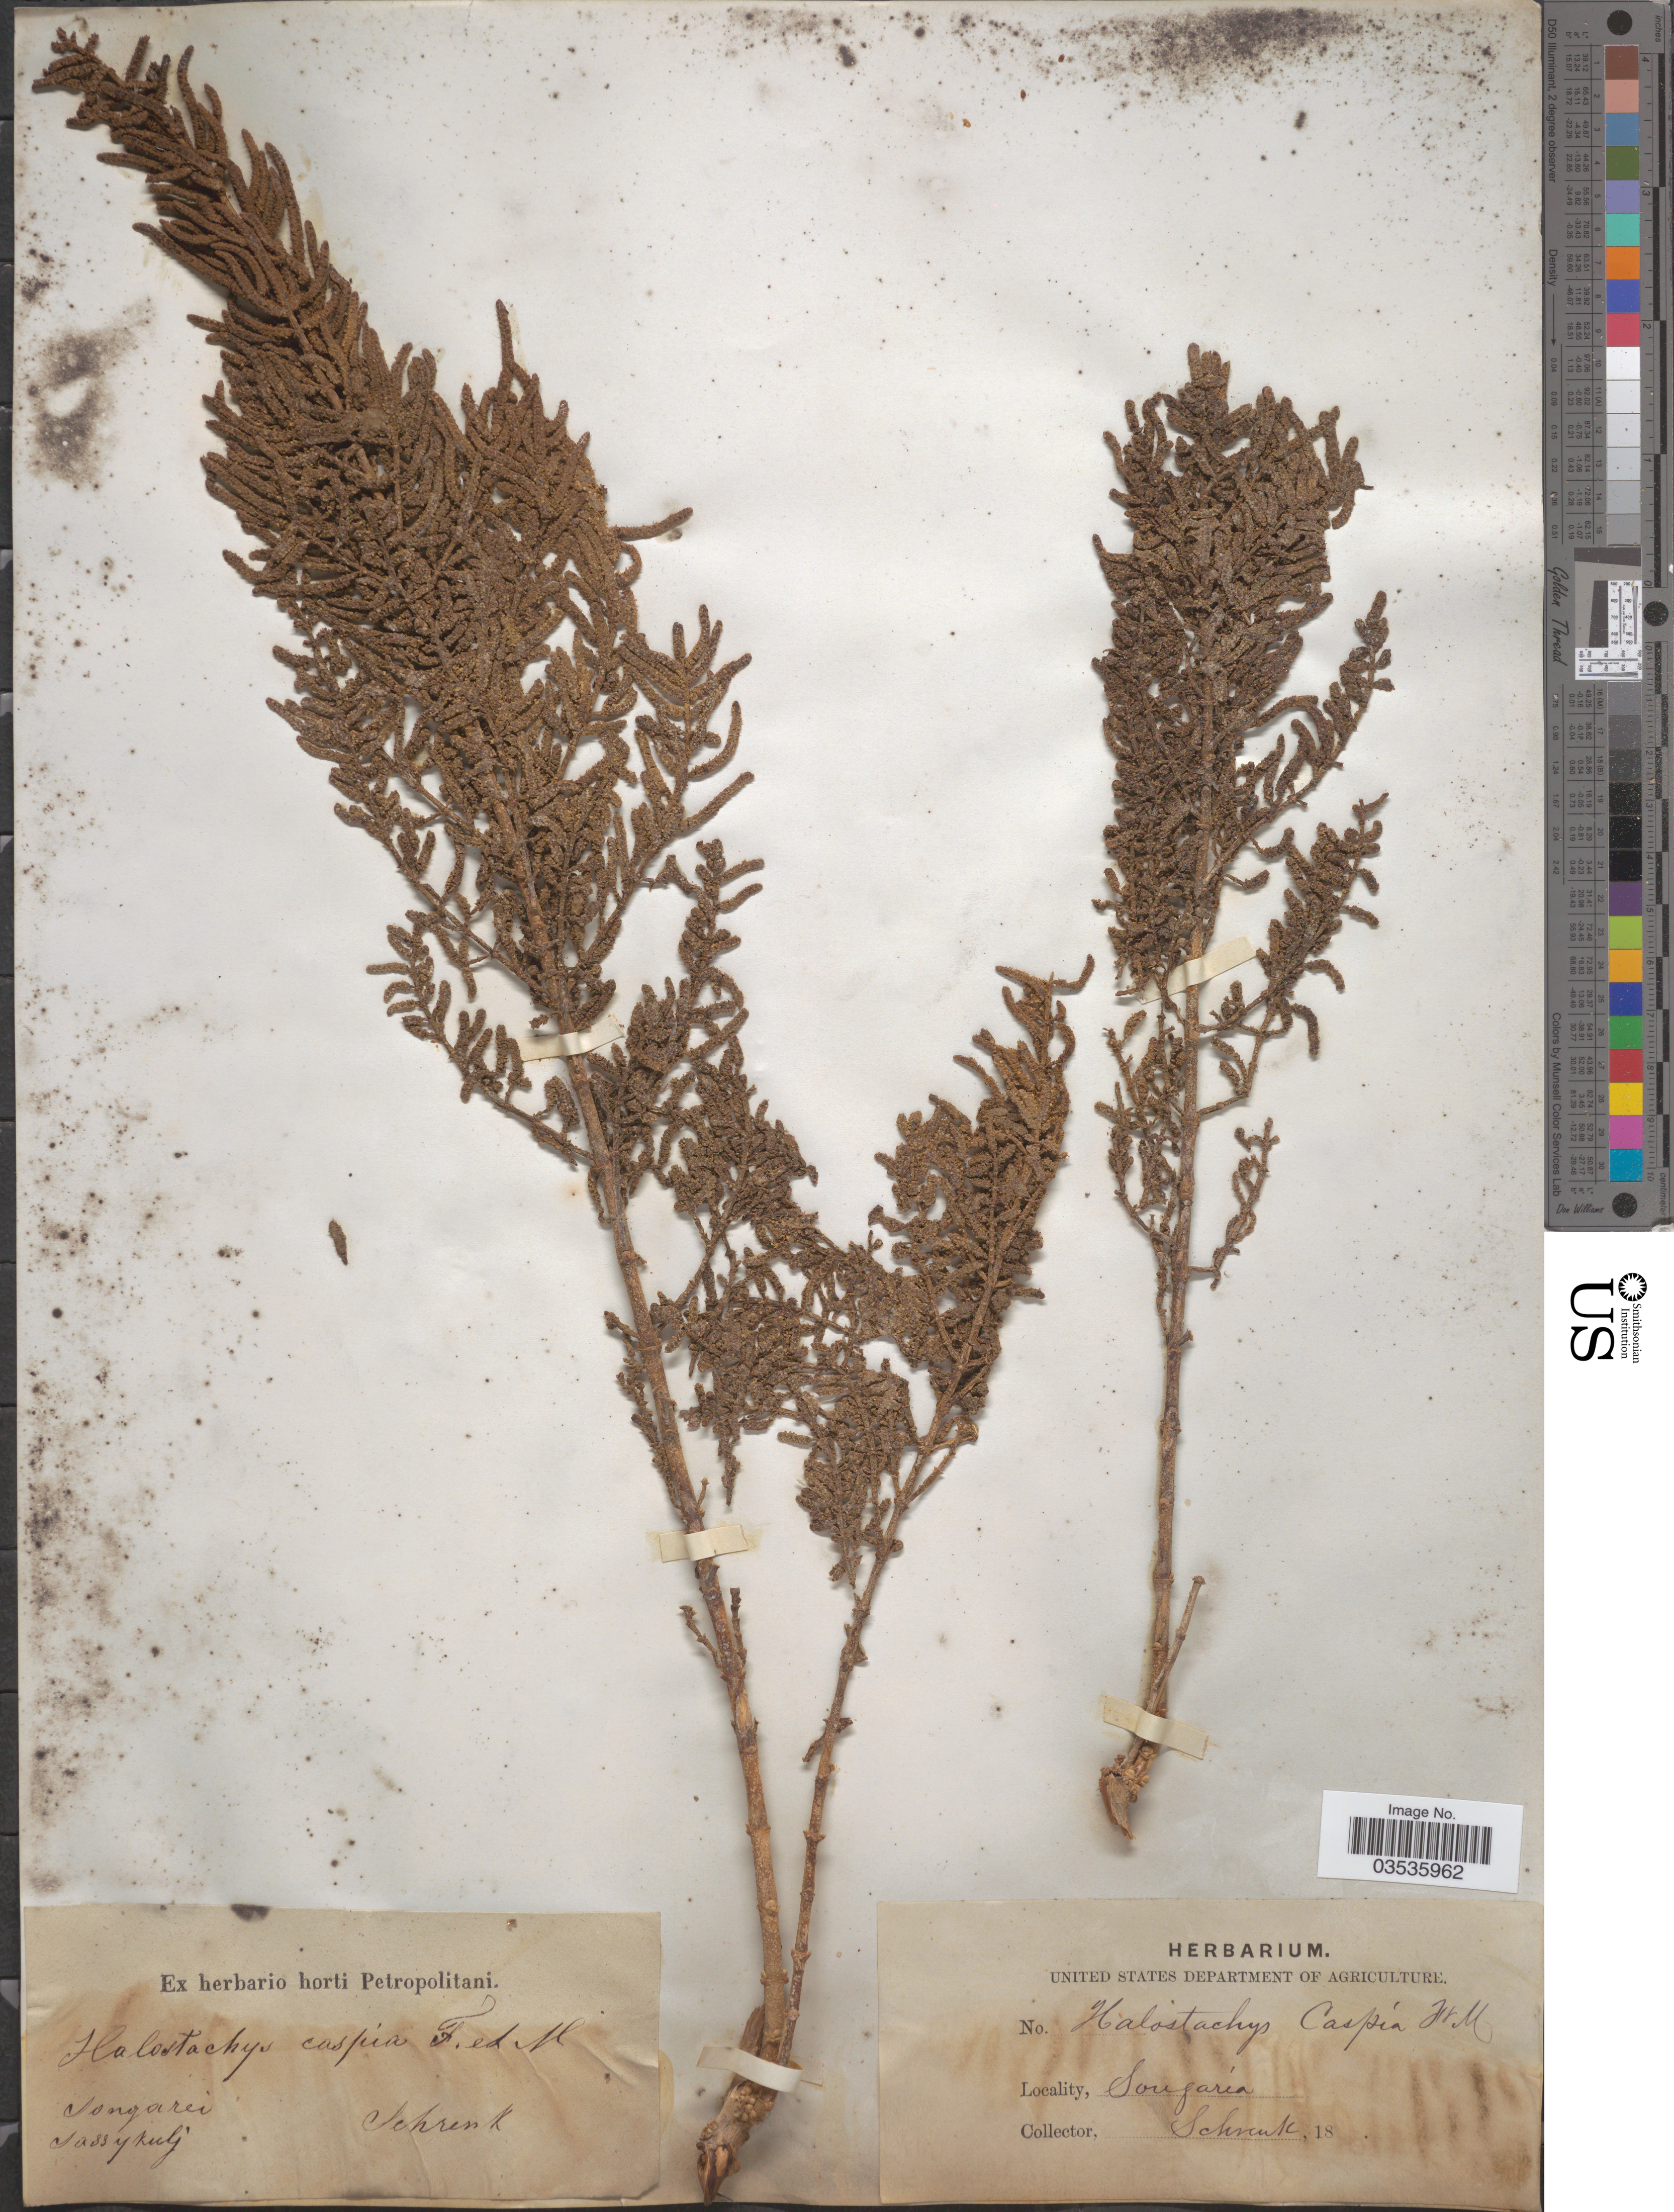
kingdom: Plantae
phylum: Tracheophyta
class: Magnoliopsida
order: Caryophyllales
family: Amaranthaceae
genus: Halostachys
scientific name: Halostachys caspica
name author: C.A. Mey.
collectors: A.G. Schrenk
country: Kazakhstan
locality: Songarei. Sassykulj. Songaria.